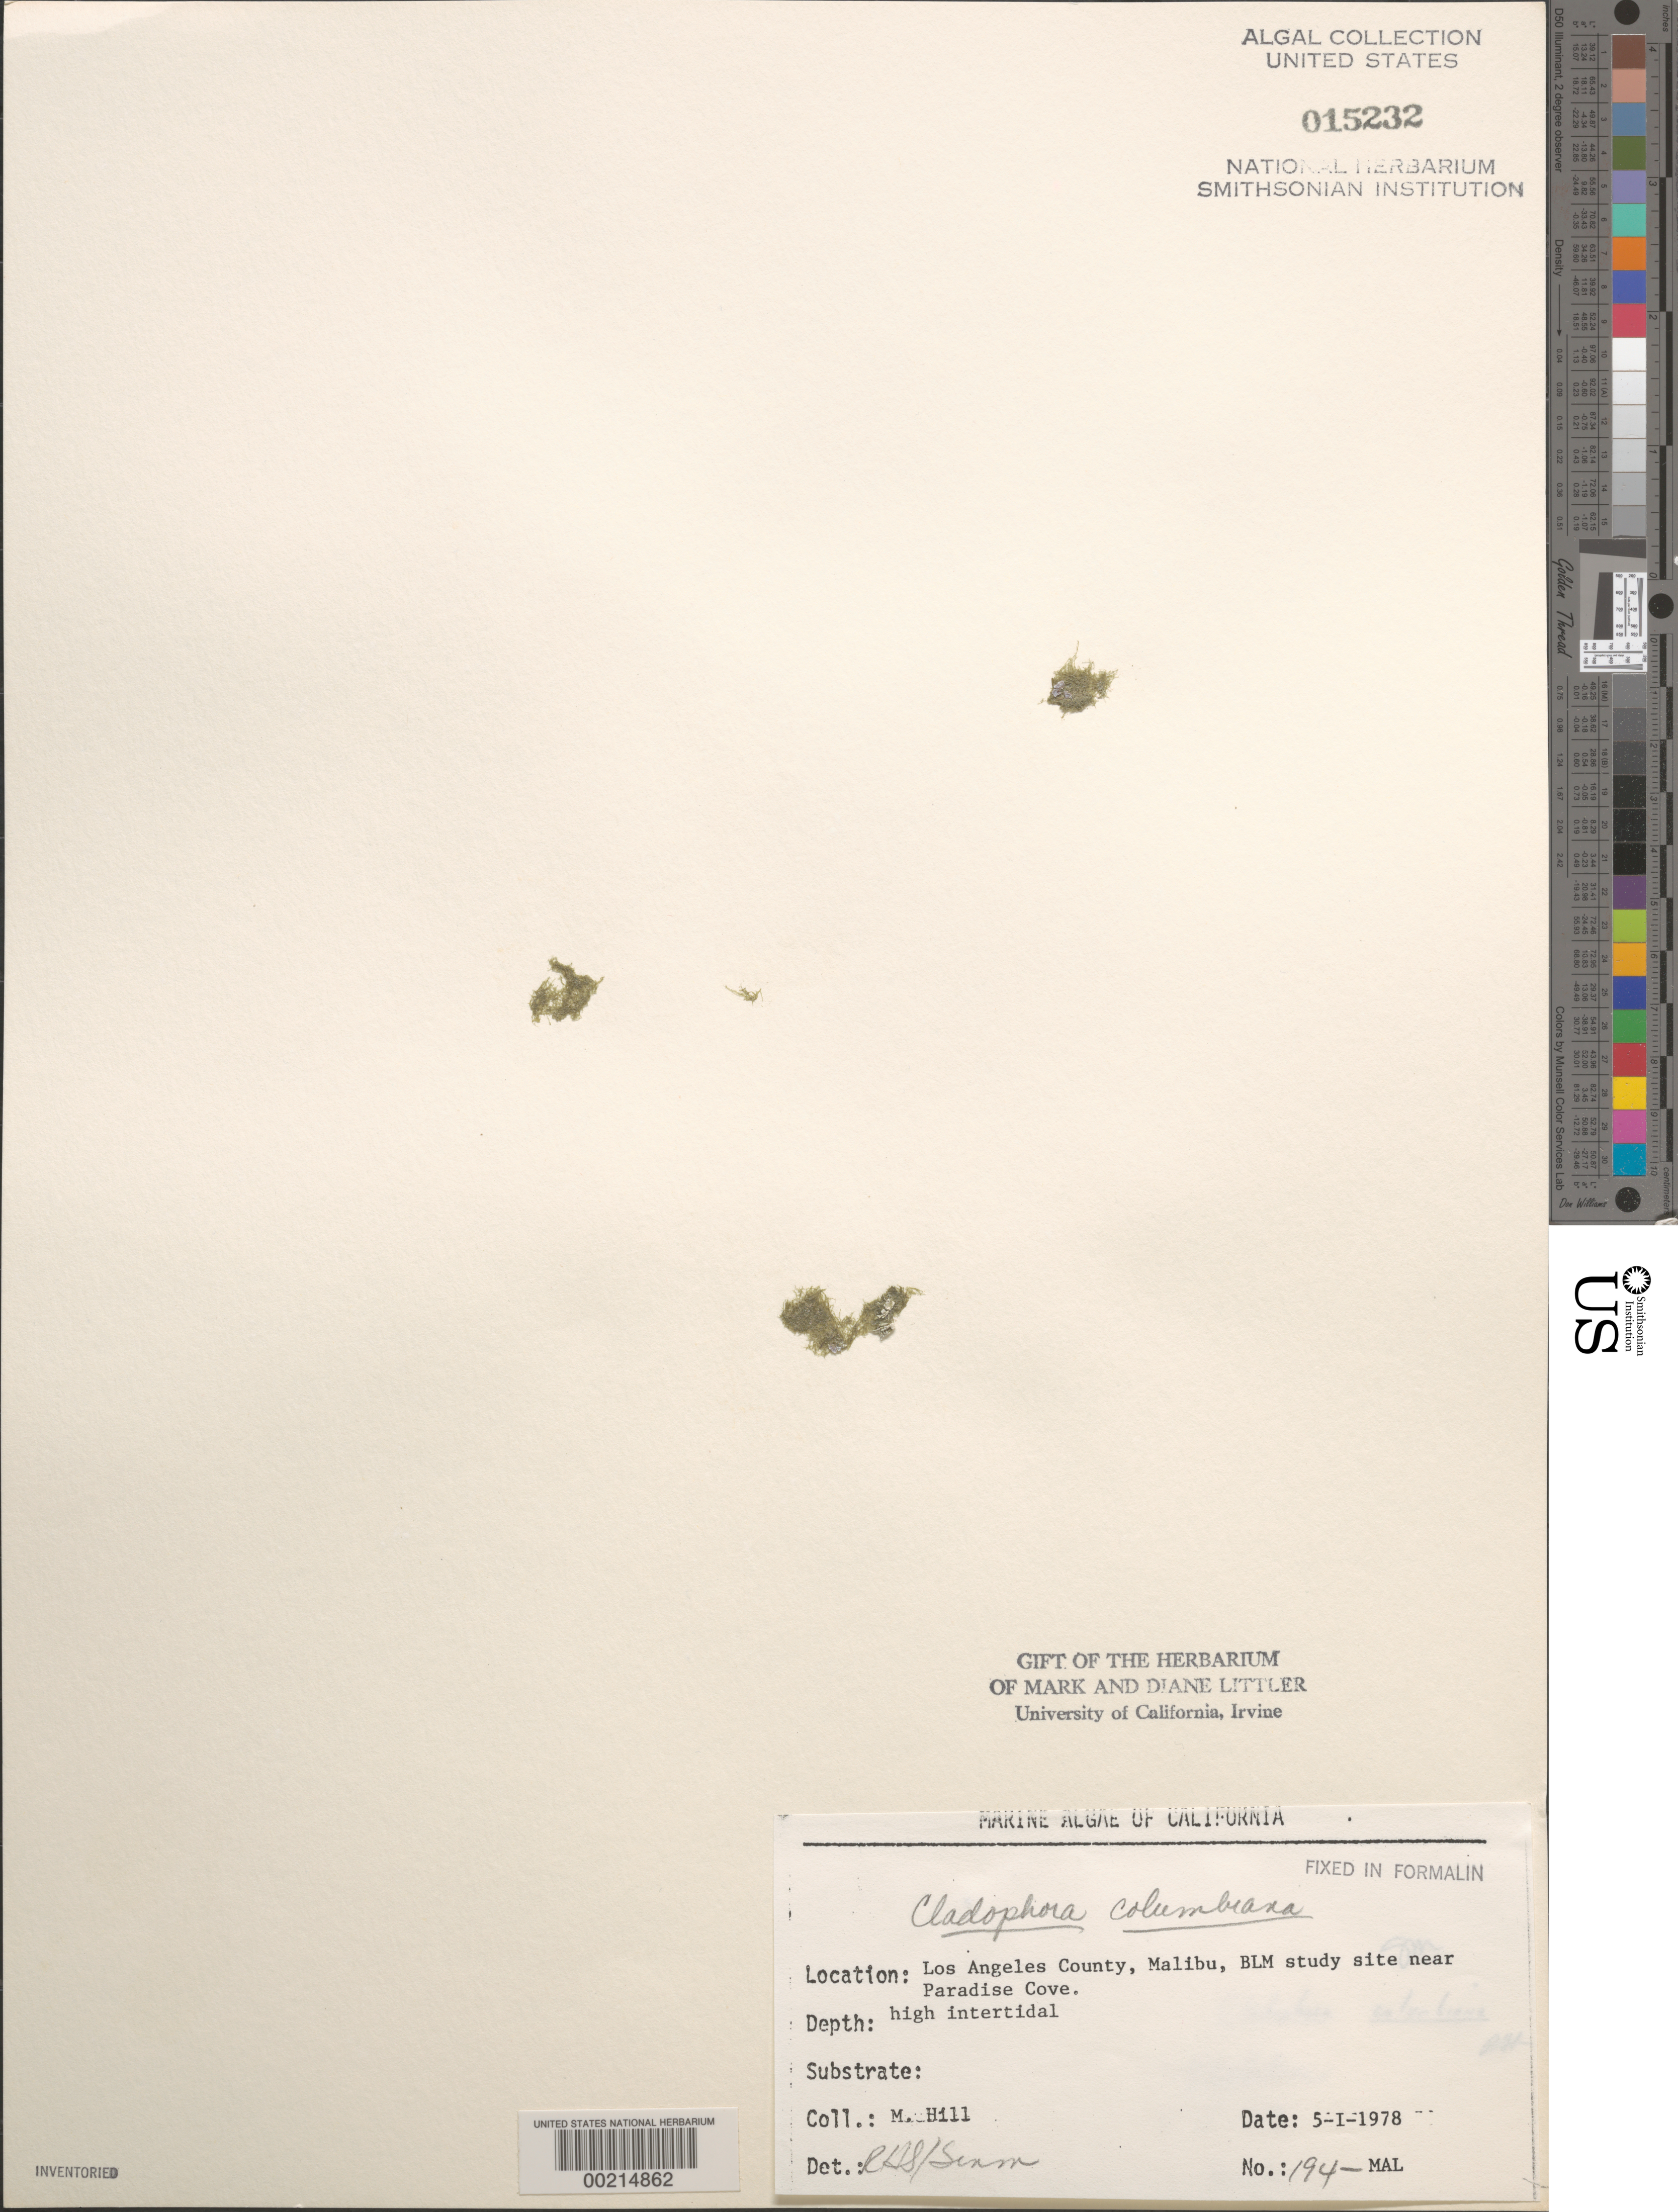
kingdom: Plantae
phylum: Chlorophyta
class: Ulvophyceae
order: Cladophorales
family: Cladophoraceae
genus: Cladophora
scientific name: Cladophora columbiana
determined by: Sims, Robert H.; Murray, S. N.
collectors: M. Hill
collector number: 194-mal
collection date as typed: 05 Jan 1978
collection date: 1978-01-05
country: United States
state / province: California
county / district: Los Angeles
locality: Malibu near Paradise Cove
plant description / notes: BLM-SOCALBIGHT Rocky Intertidal Survey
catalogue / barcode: US 15232